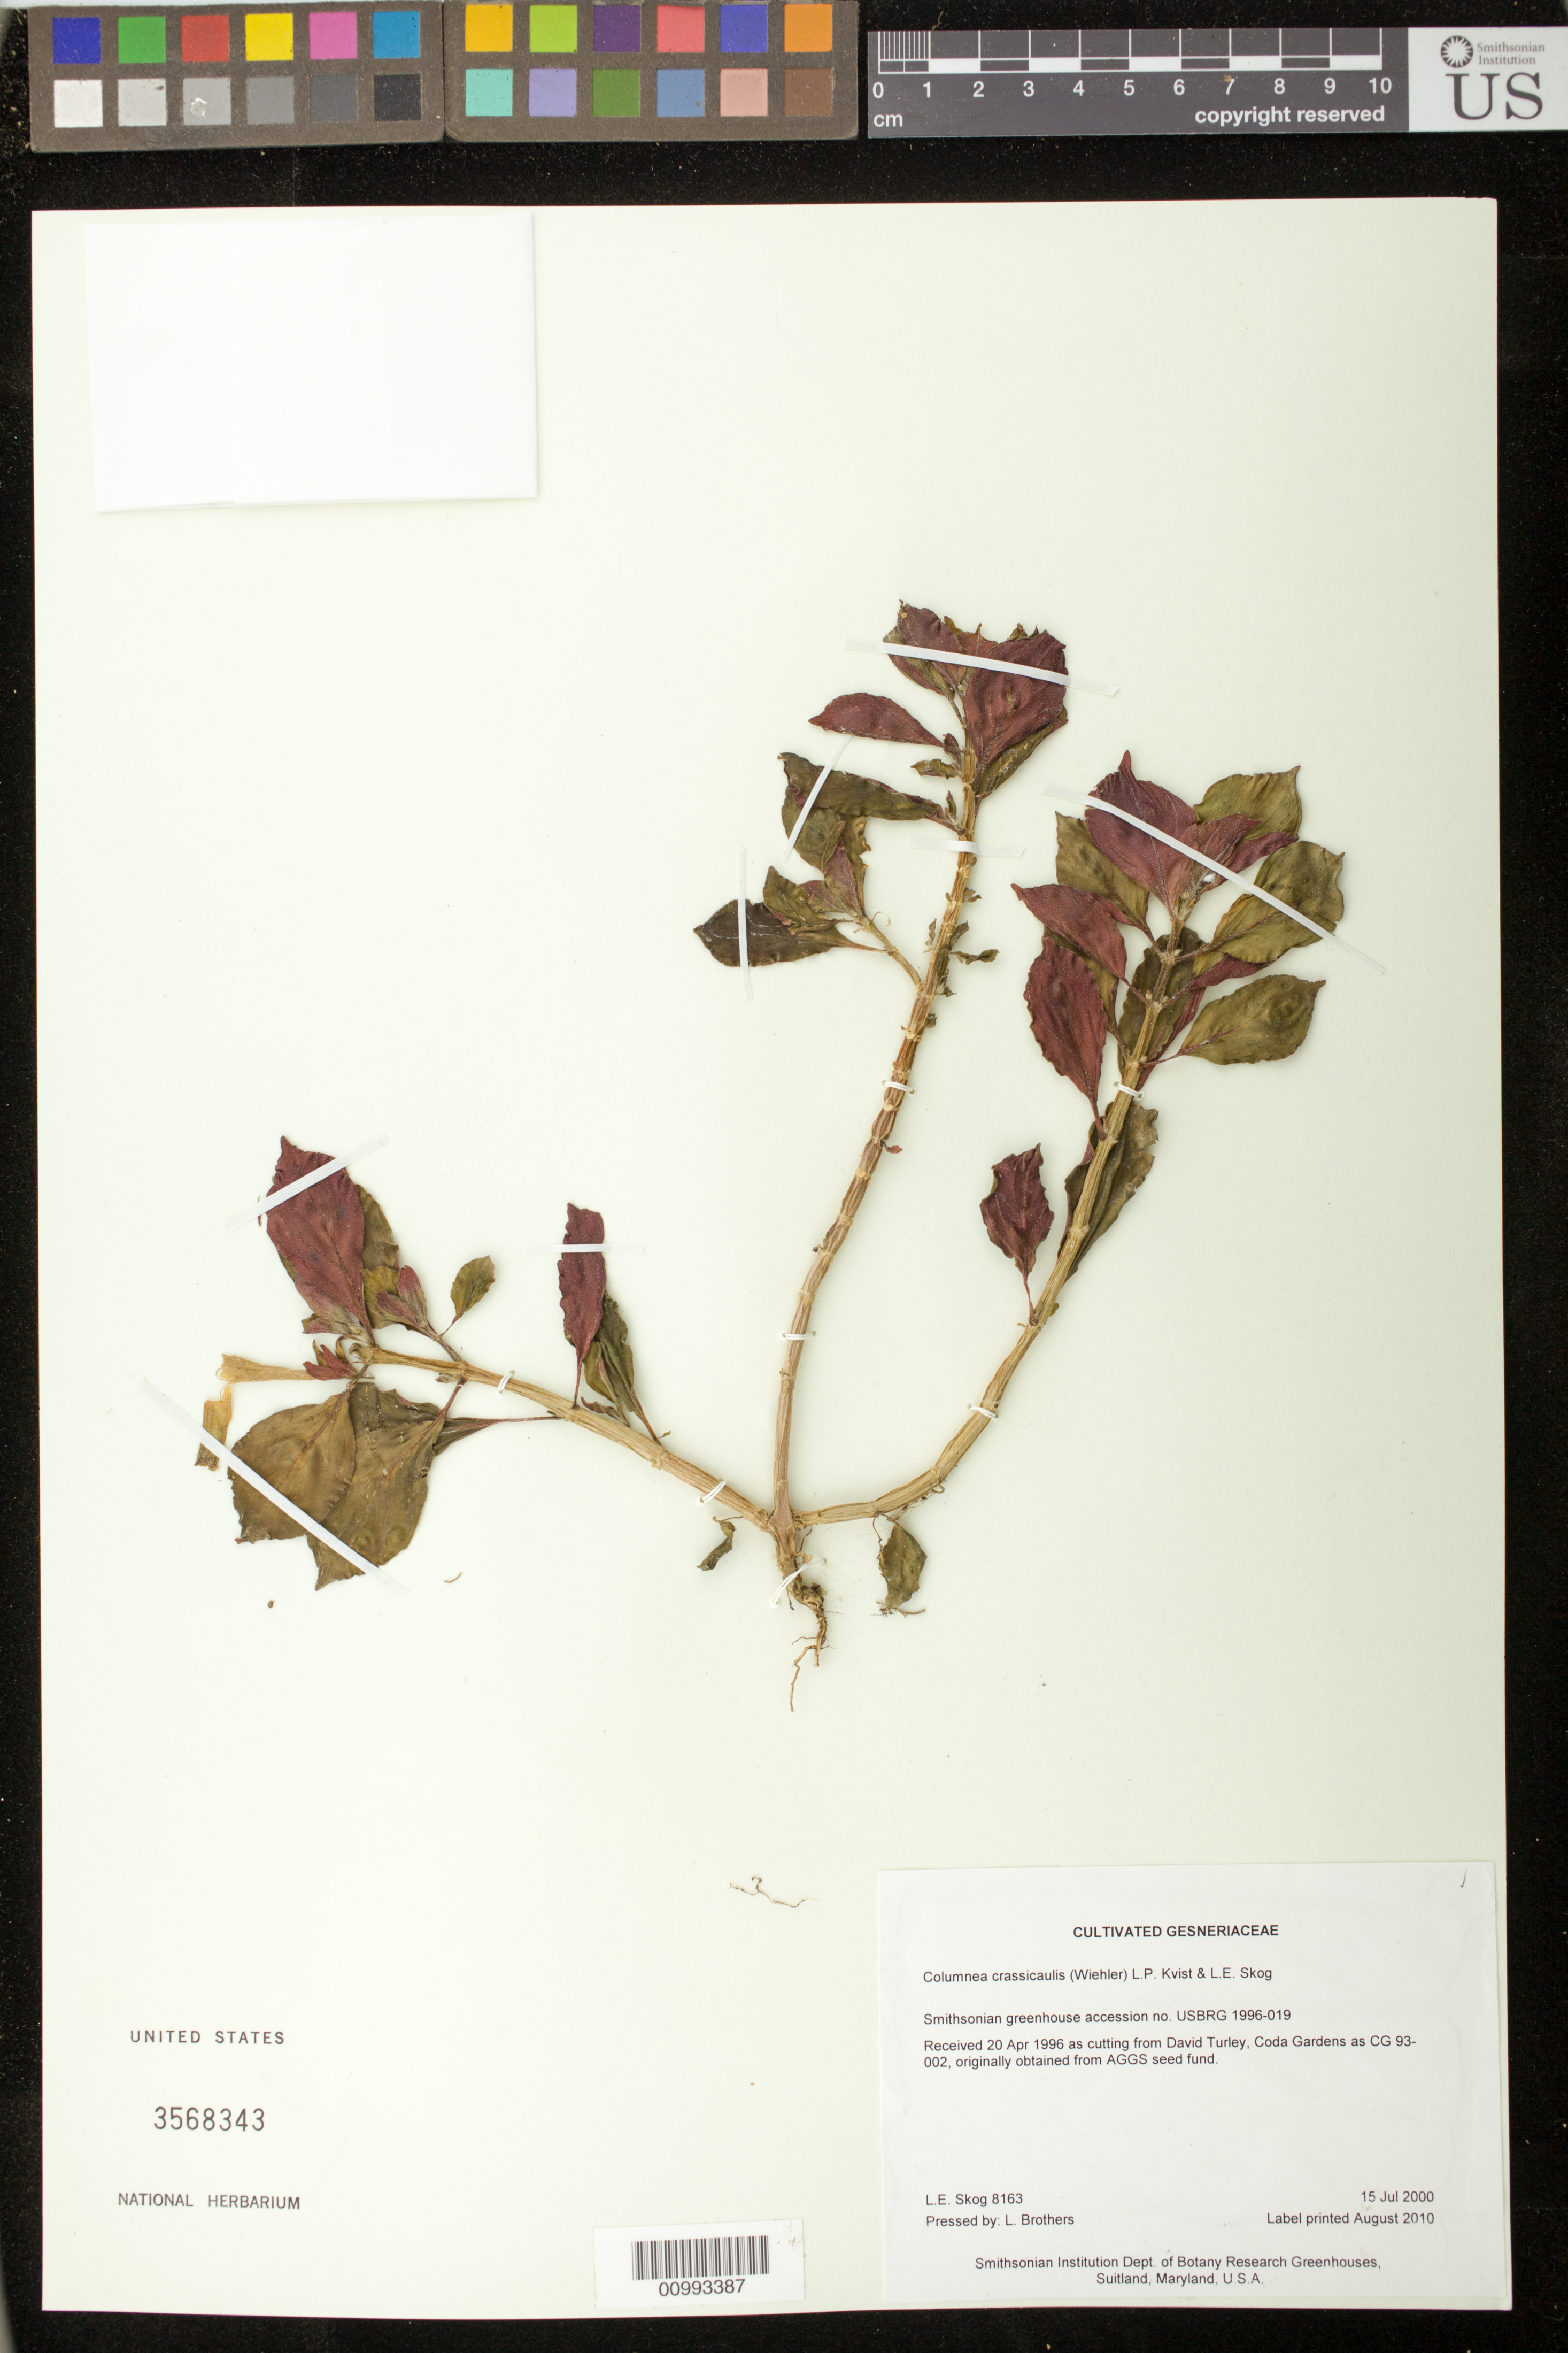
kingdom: Plantae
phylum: Tracheophyta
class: Magnoliopsida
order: Lamiales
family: Gesneriaceae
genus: Columnea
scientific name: Columnea crassicaulis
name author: (Wiehler) L.P. Kvist & L.E. Skog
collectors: L. E. Skog & L. Brothers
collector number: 8163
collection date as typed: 15 Jul 2000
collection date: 2000-07-15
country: United States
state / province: Maryland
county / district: Prince George's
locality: Smithsonian Institution Dept. of Botany Research Greenhouses, Suitland, Maryland, U.S.A.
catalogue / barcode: US 3568343